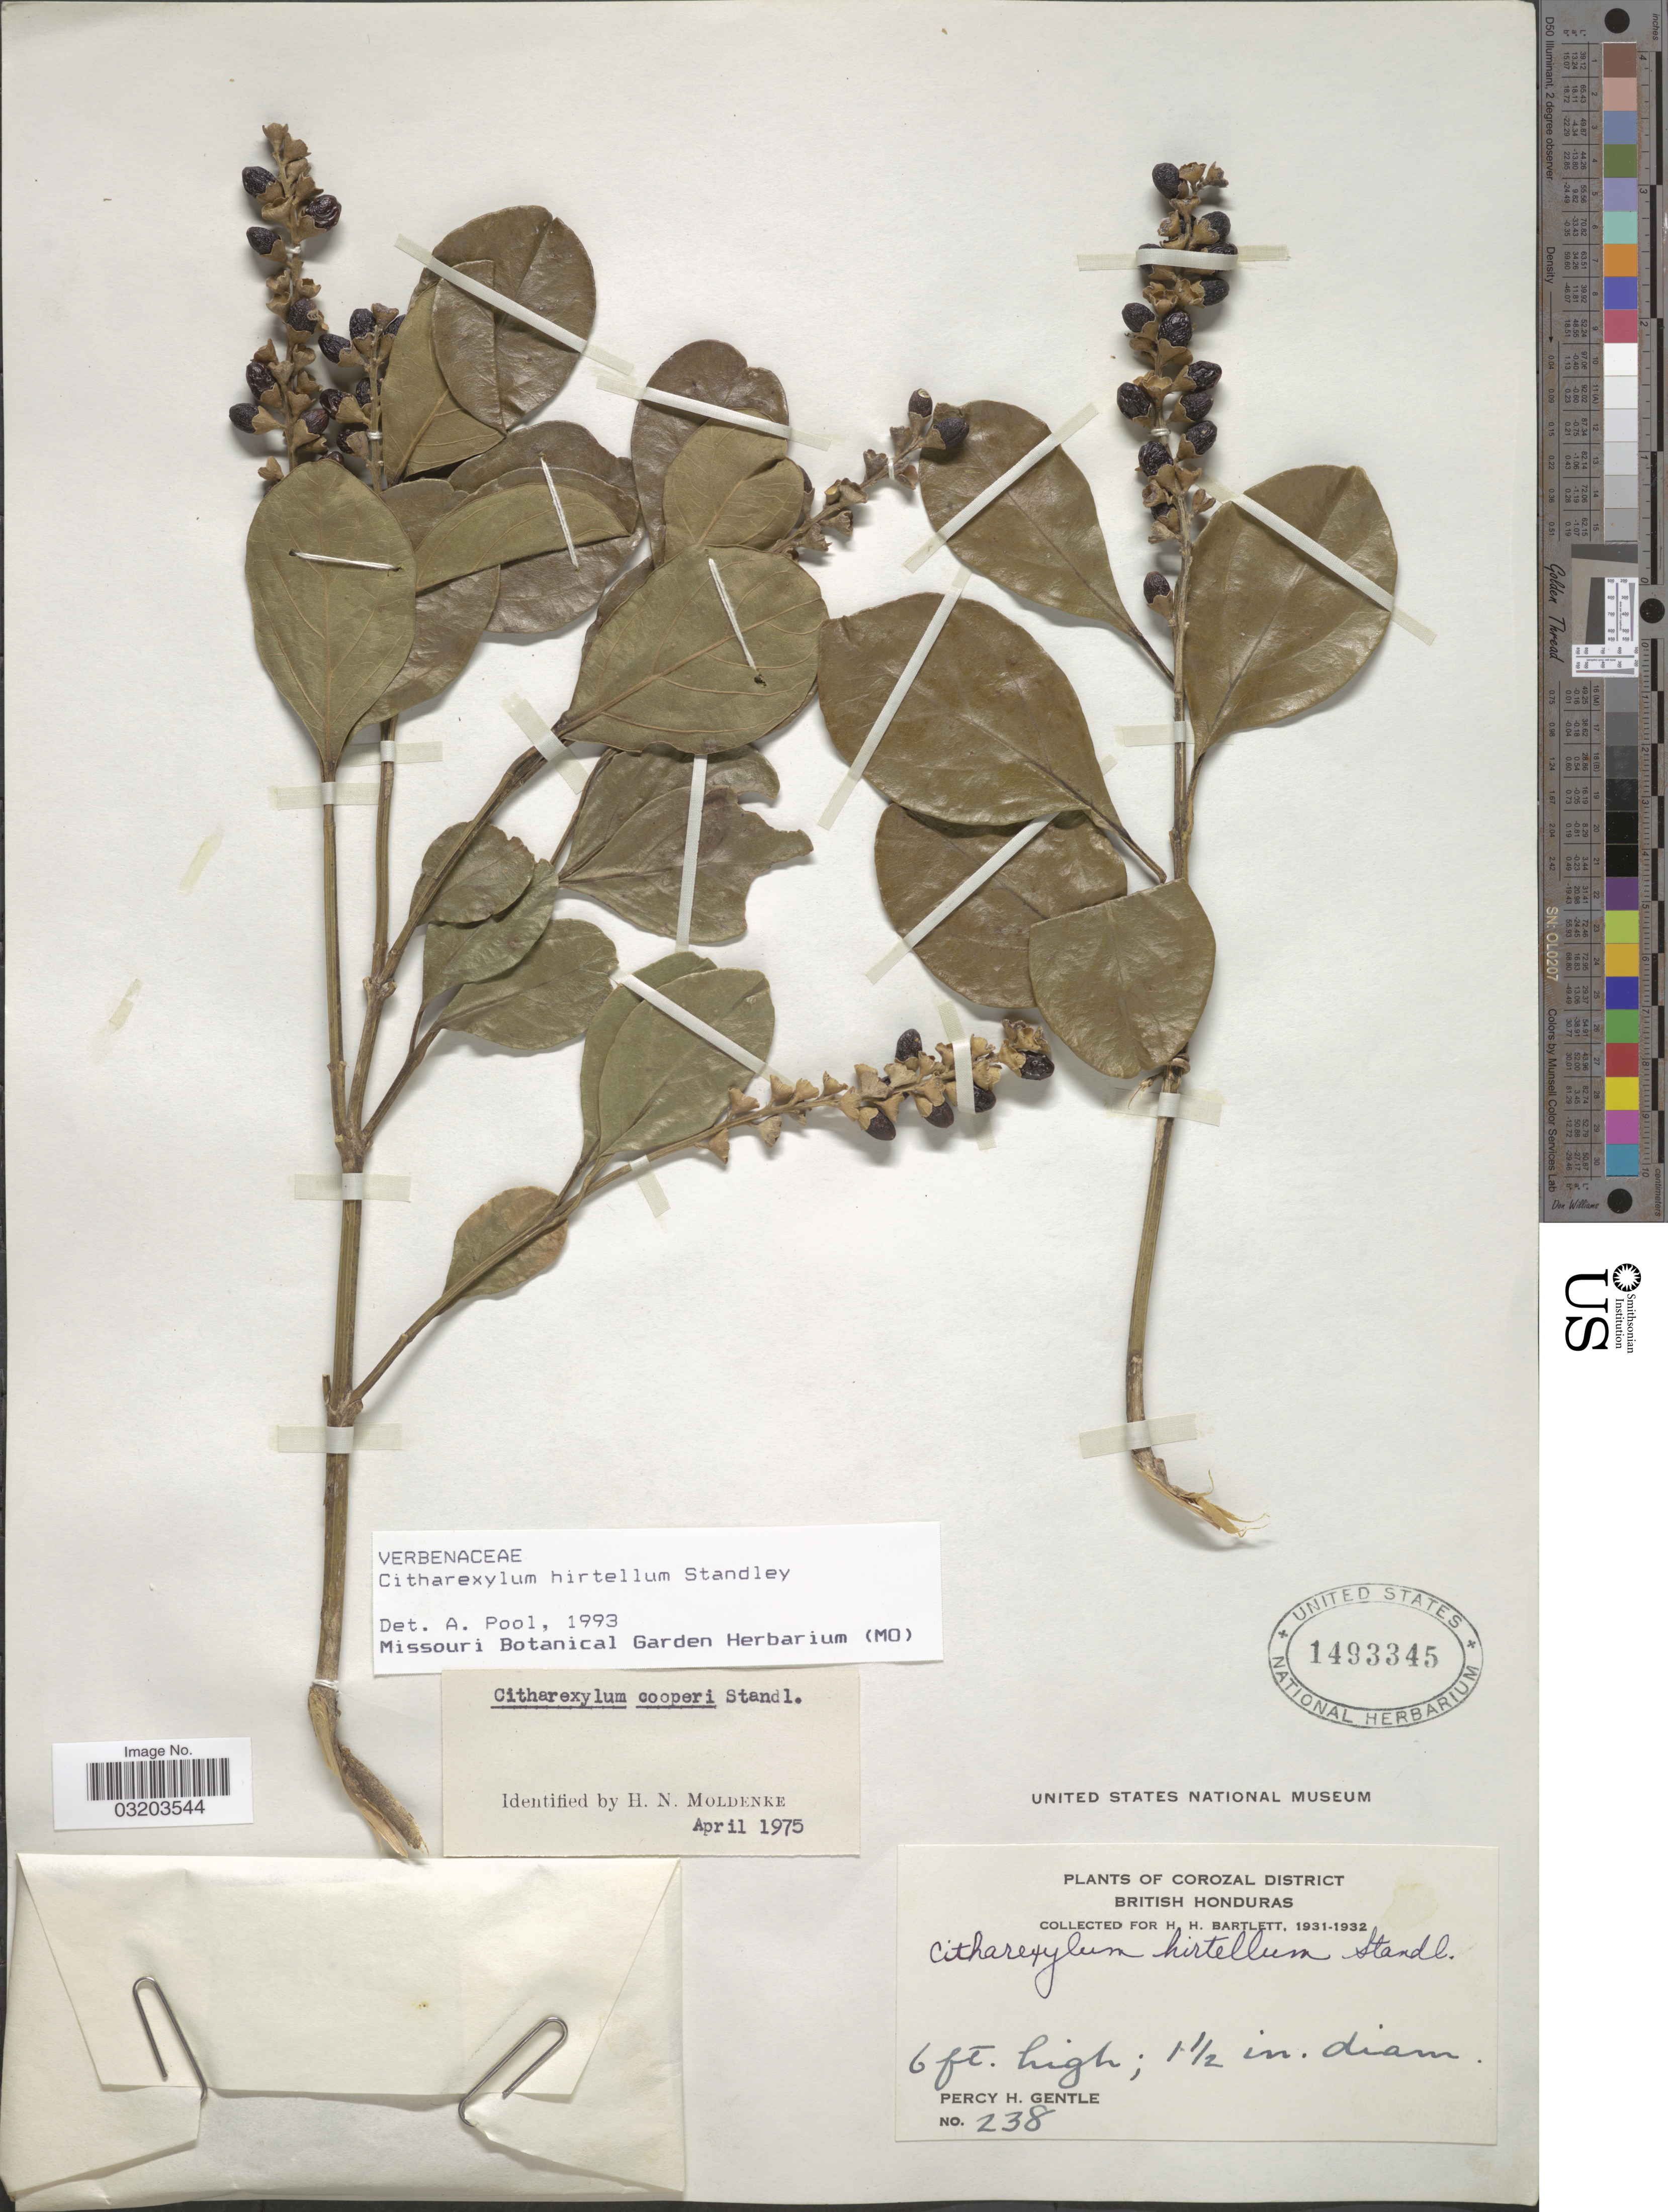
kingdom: Plantae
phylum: Tracheophyta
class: Magnoliopsida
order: Lamiales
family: Verbenaceae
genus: Citharexylum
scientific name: Citharexylum cooperi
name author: Standl.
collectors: P. H. Gentle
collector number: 238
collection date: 1931/1932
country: Belize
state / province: Corozal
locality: Corozal District. British Honduras.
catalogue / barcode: US 1493345